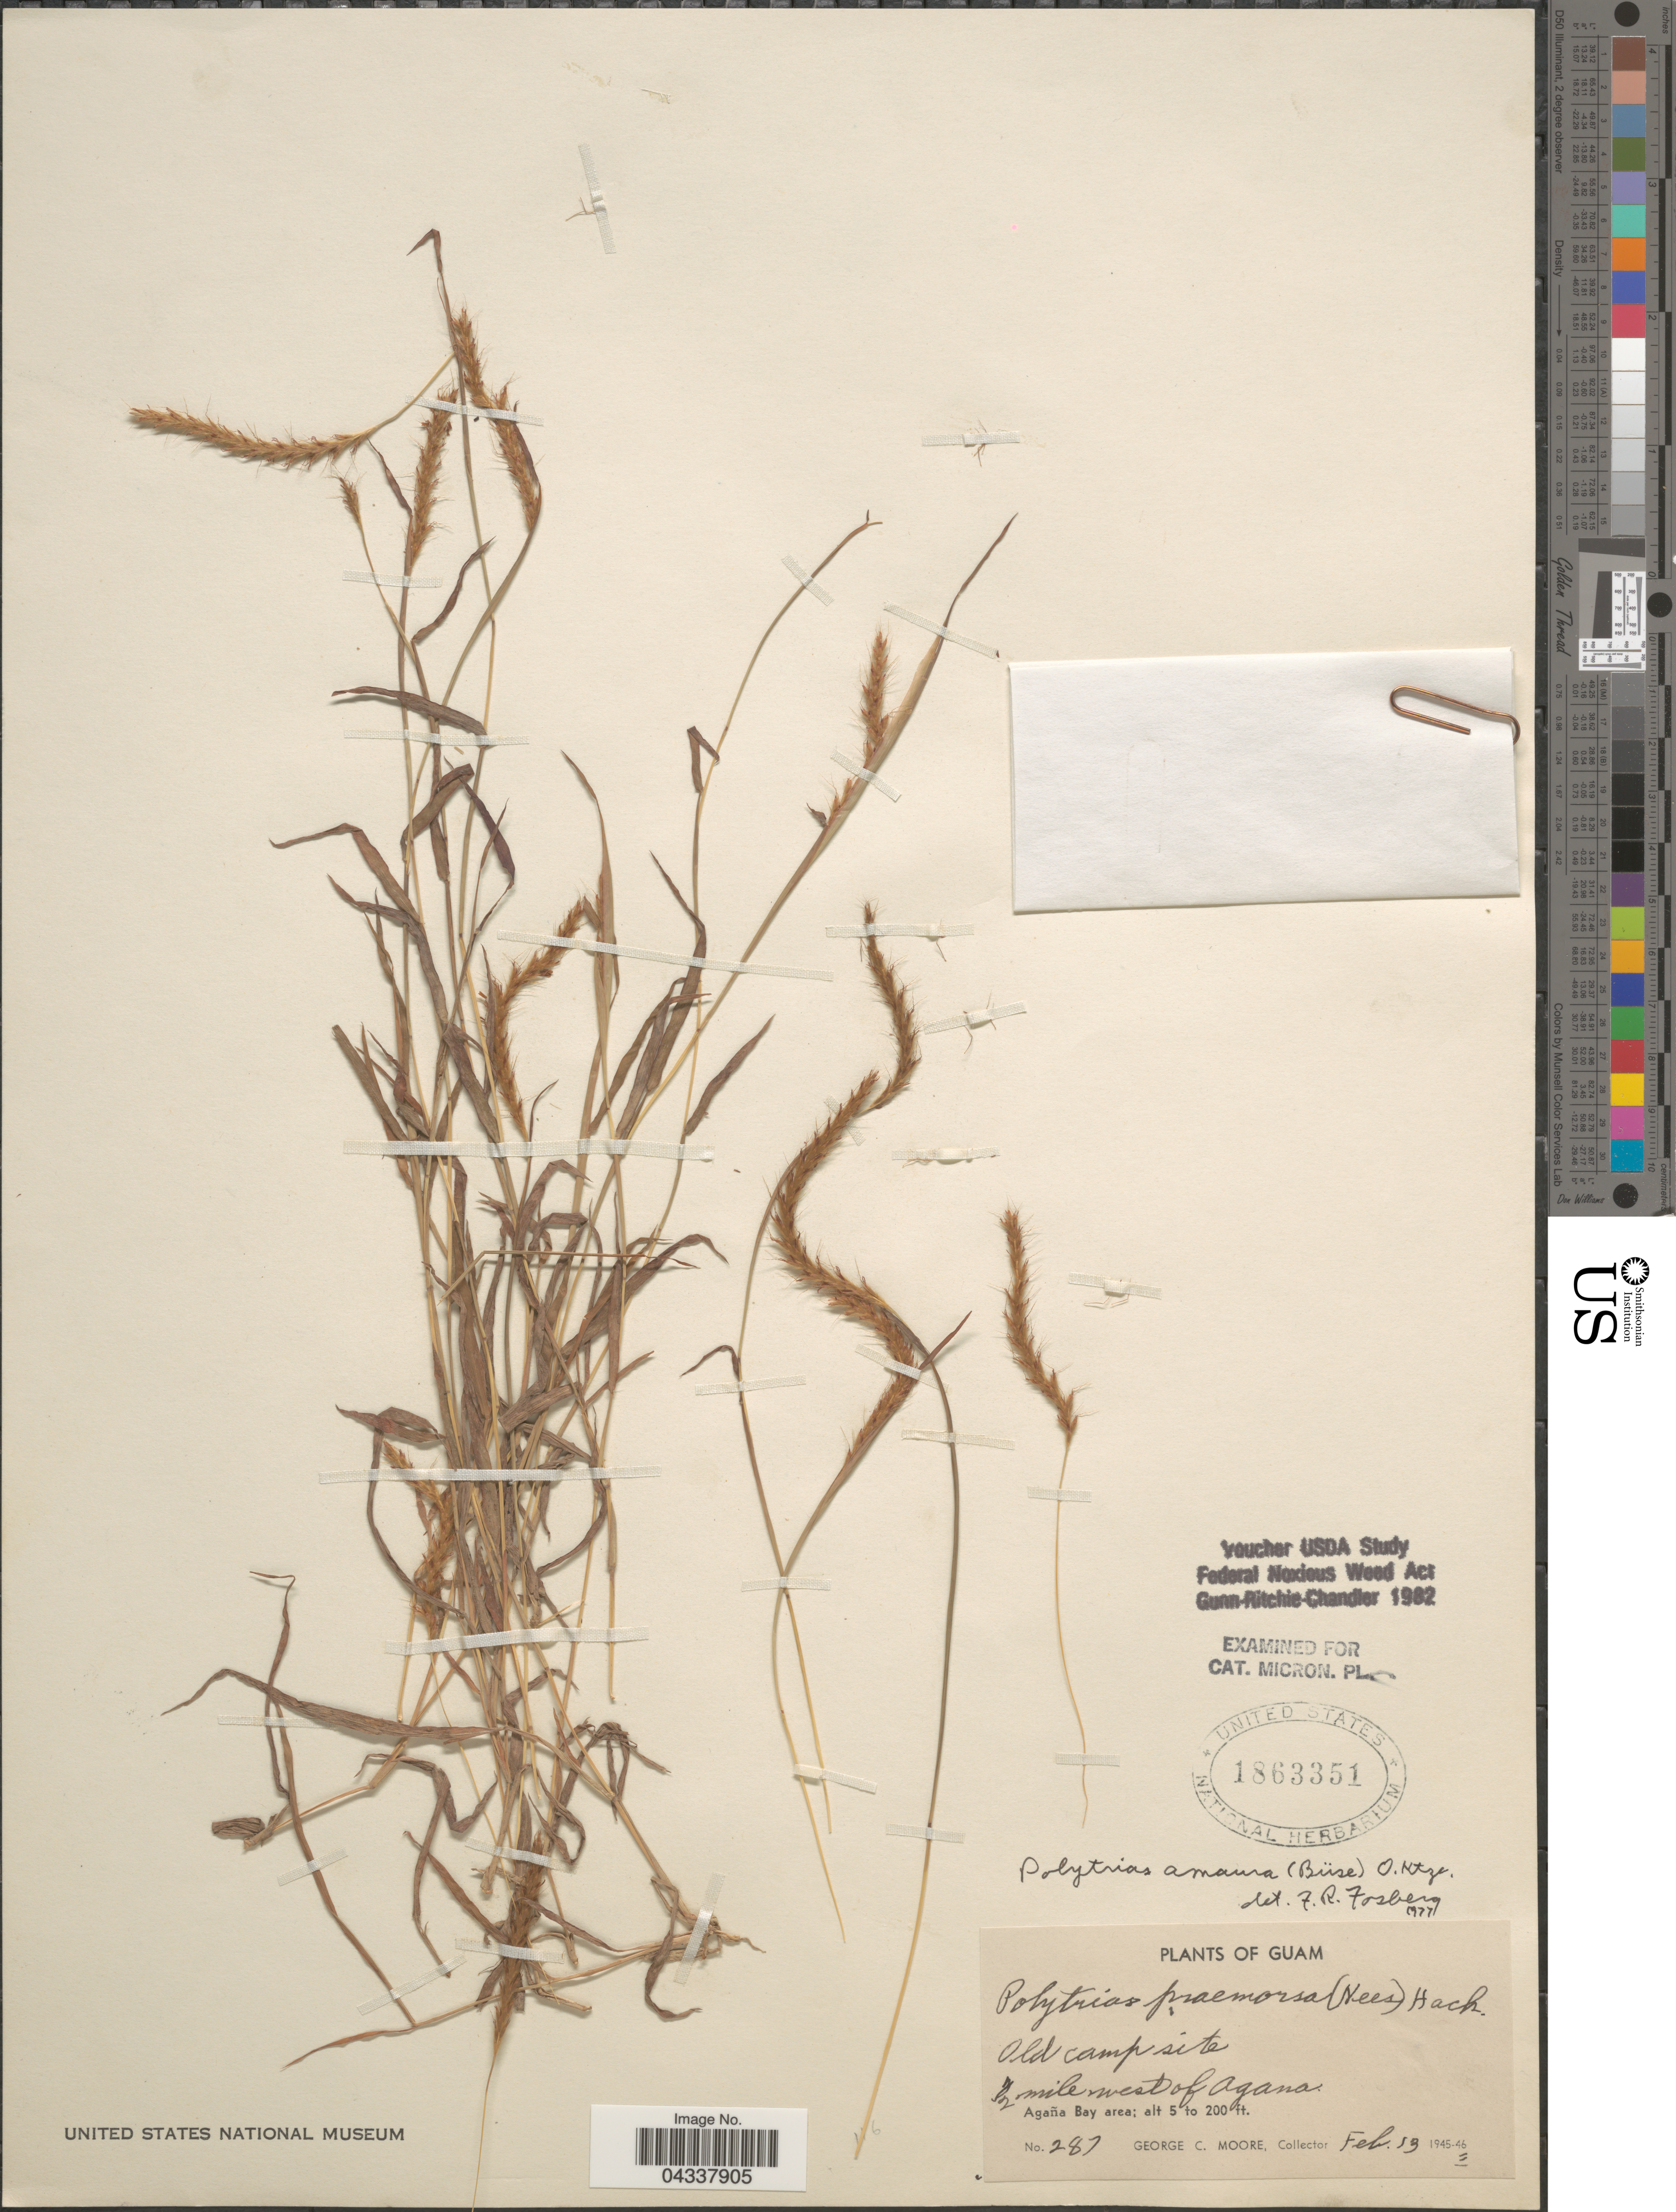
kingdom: Plantae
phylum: Tracheophyta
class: Liliopsida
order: Poales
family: Poaceae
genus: Polytrias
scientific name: Polytrias indica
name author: (Houtt.) Veldkamp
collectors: G. C. Moore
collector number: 287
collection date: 1946-02-19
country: Guam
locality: Old camp site. ½ mile west of Agana. Agaña Bay area.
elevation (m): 2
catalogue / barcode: US 1863351